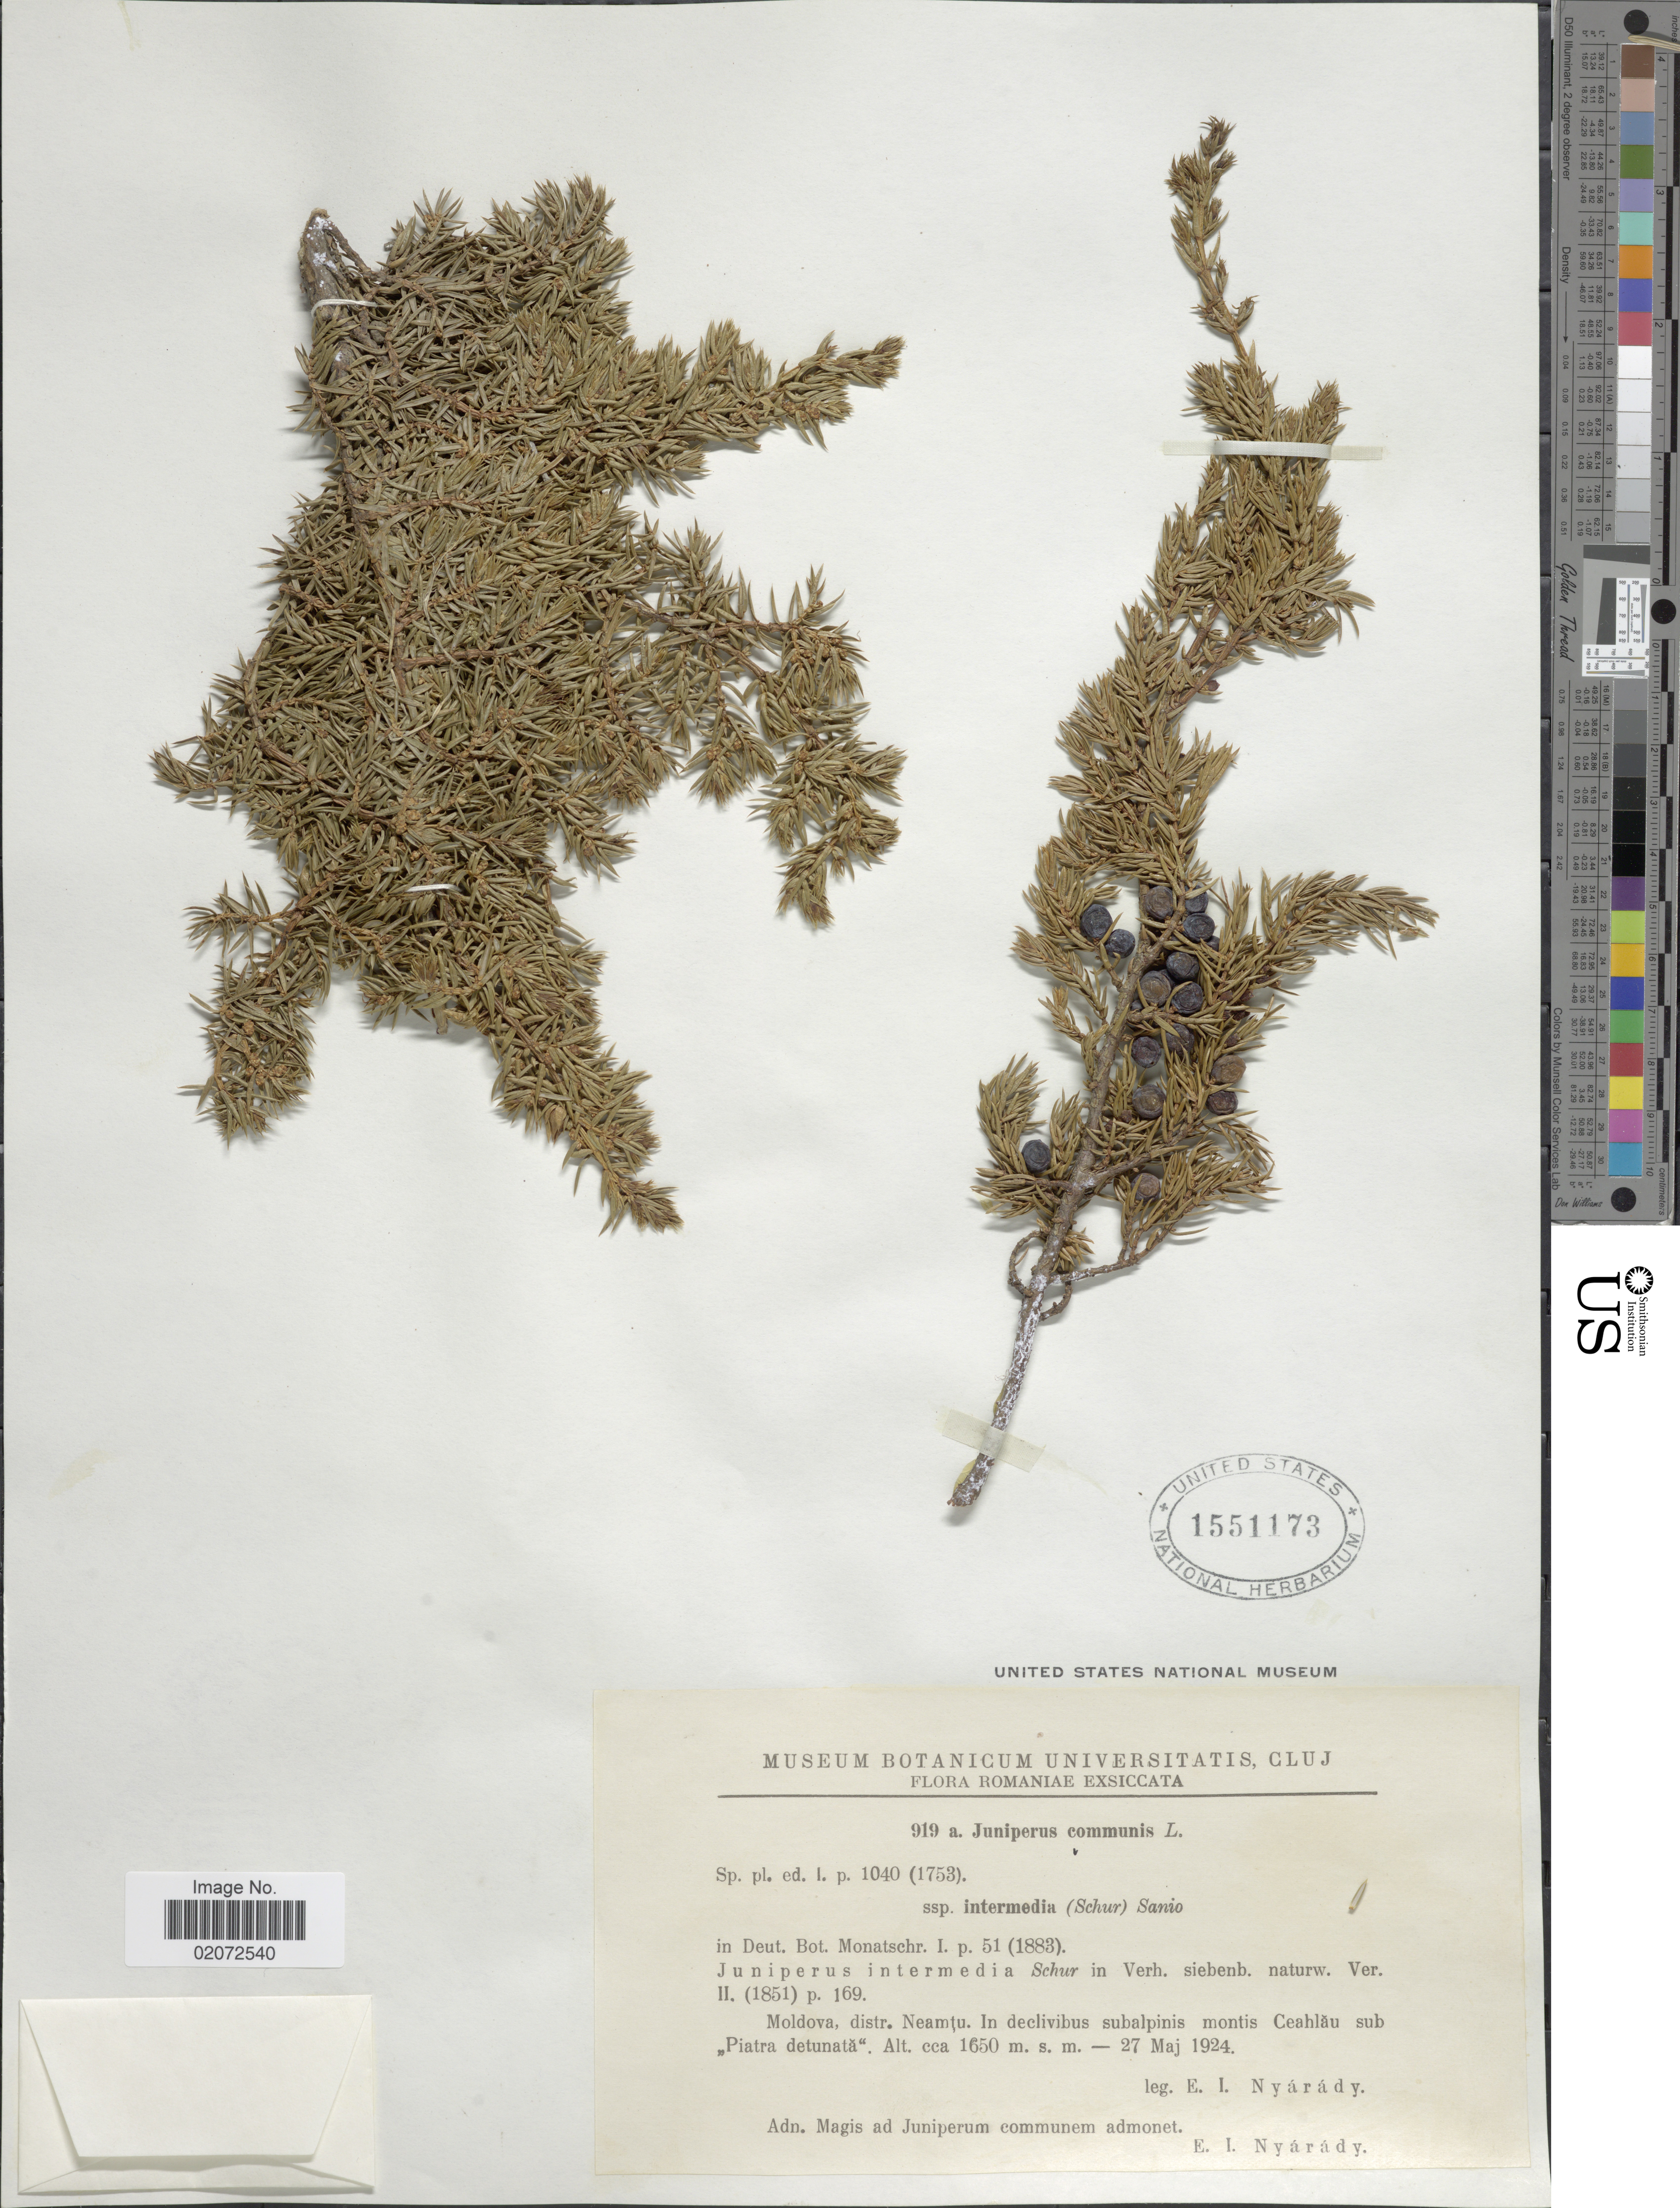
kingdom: Plantae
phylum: Tracheophyta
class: Pinopsida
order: Pinales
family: Cupressaceae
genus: Juniperus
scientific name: Juniperus communis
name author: L.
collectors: E. Nyárády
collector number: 919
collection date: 1924-05-27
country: Romania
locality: Romaniae. Moldova, distr. Neamtu. In declivibus subalpines montis Ceahlau sub Piatra detunata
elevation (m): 1650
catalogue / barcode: US 1551173